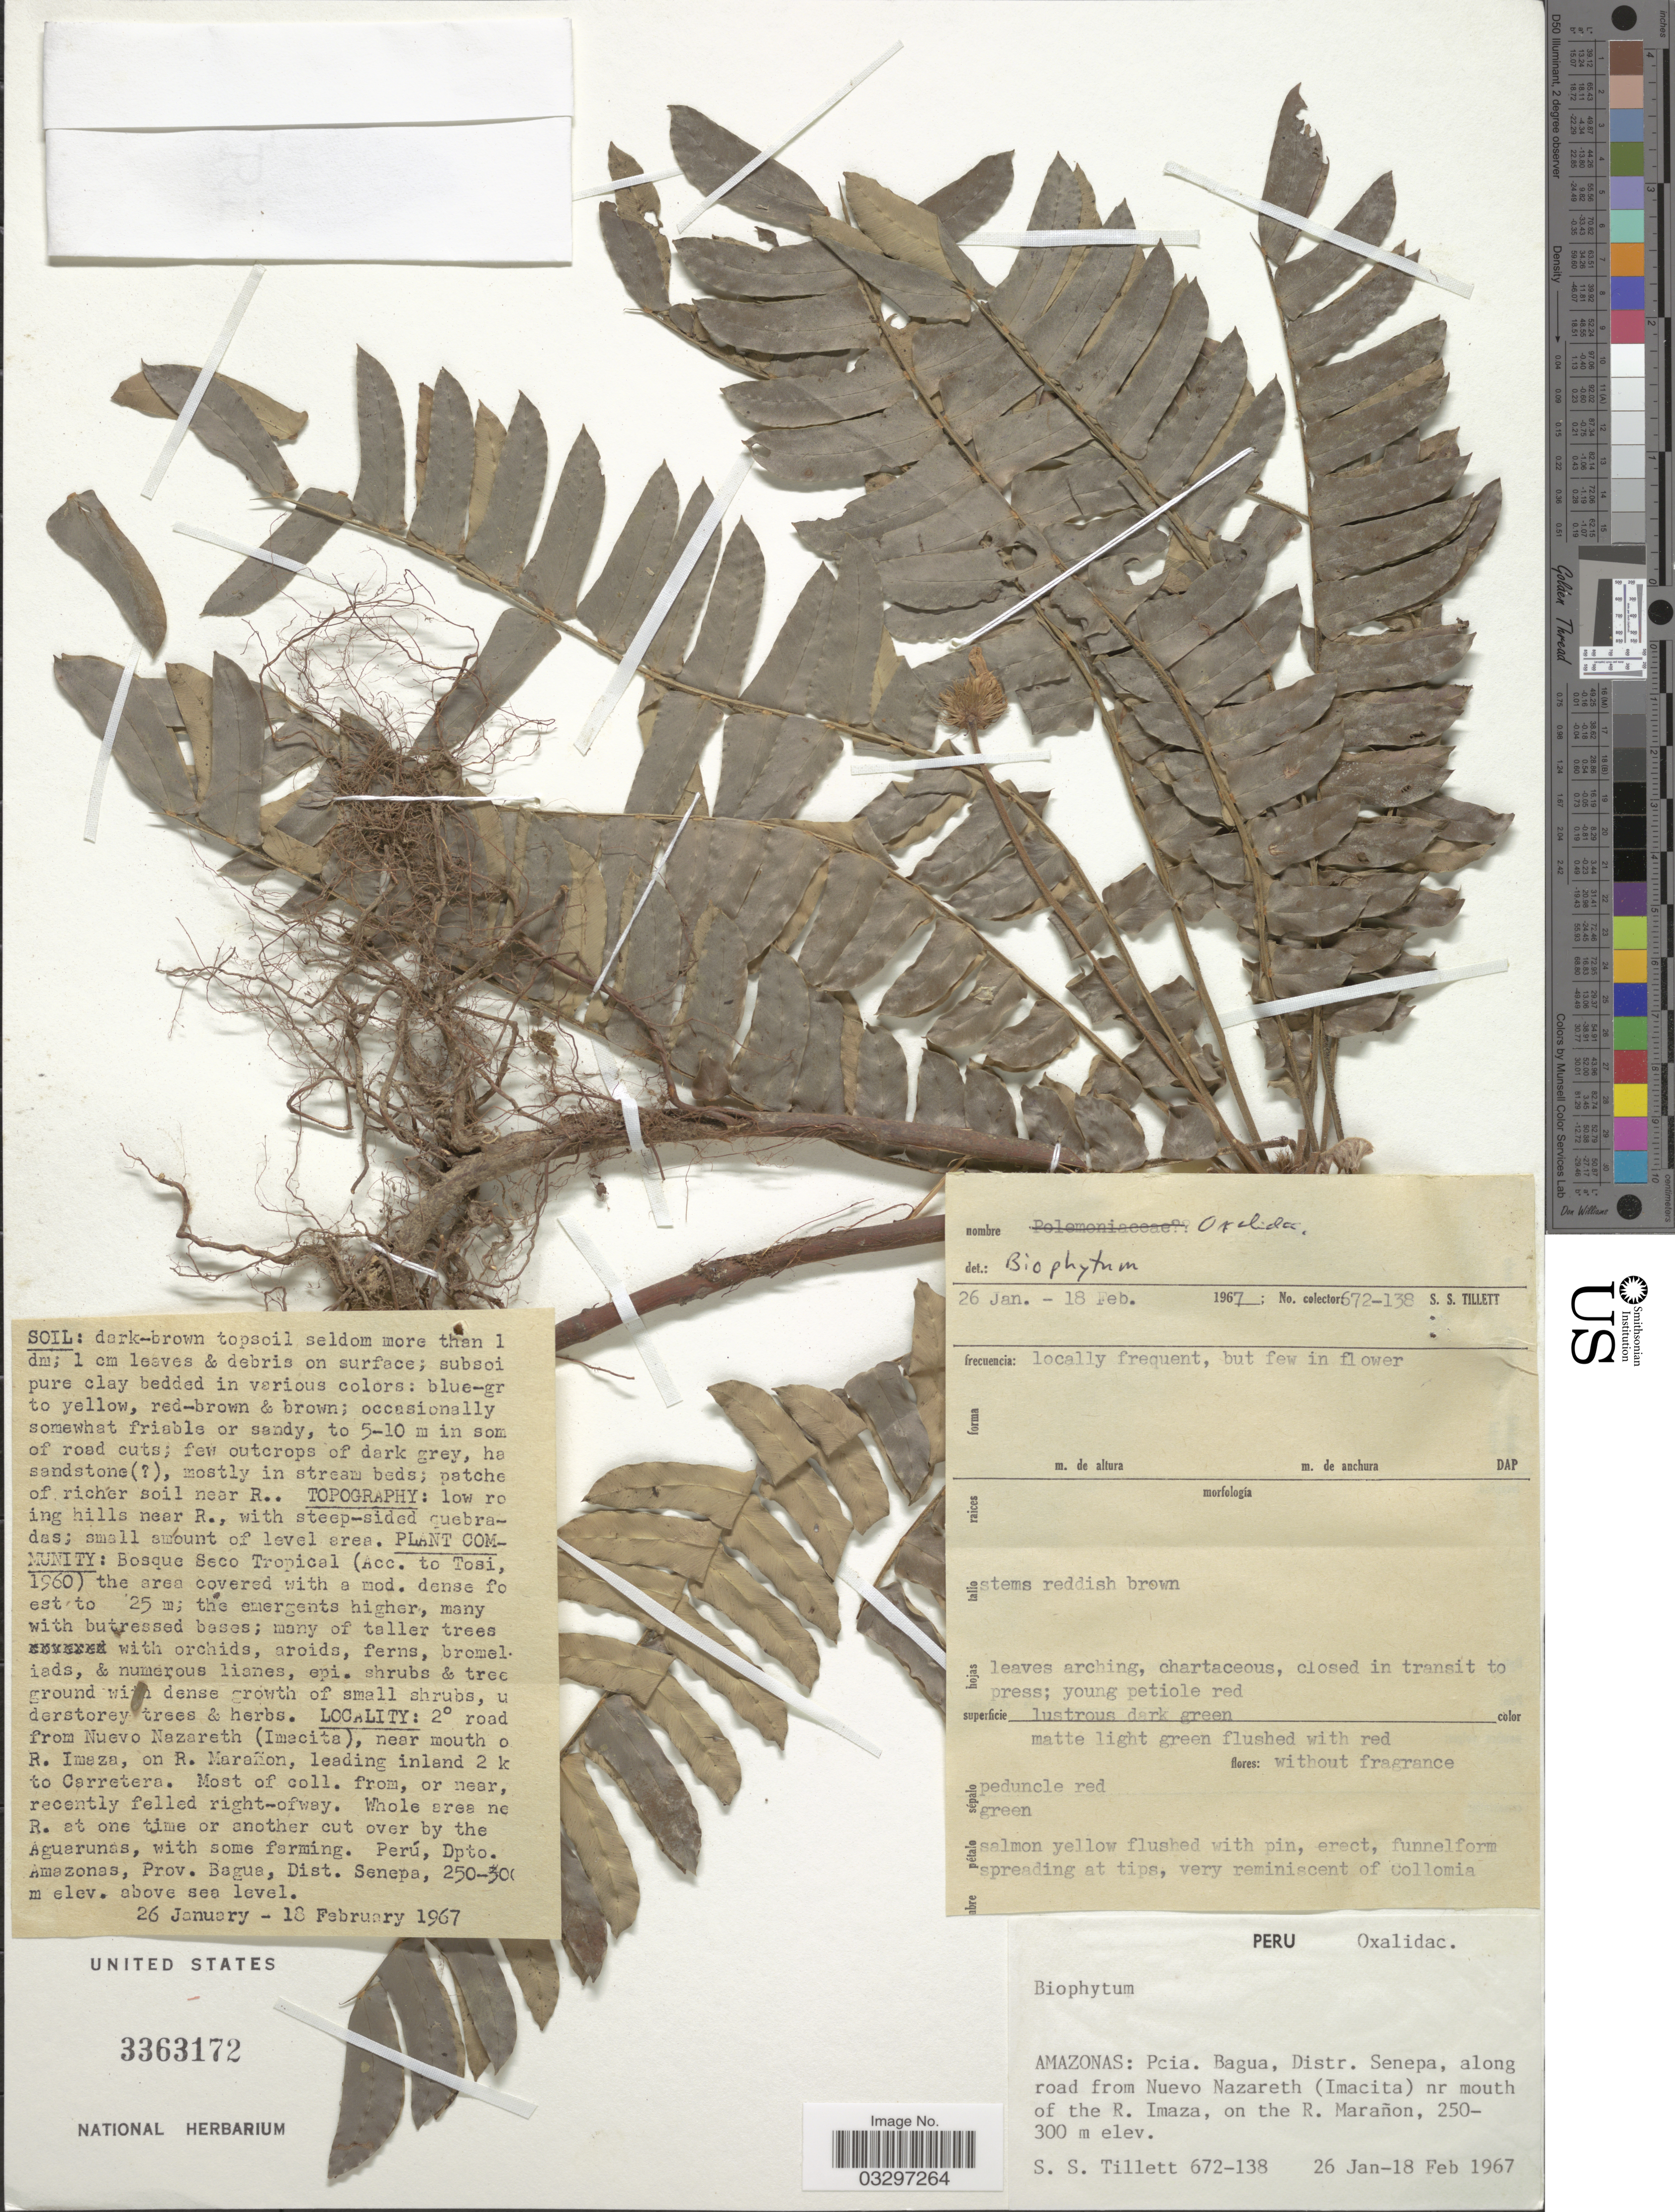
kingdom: Plantae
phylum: Tracheophyta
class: Magnoliopsida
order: Oxalidales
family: Oxalidaceae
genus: Biophytum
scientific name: Biophytum sp.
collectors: S. S. Tillett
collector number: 672-138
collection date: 1967-01-26/1967-02-18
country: Peru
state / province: Amazonas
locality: Pcia. Bagua, Distr. Senepa, along road from Nuevo Nazareth (Imacita) nr mouth of the R. Imaza, on the R. Marañon.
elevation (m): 250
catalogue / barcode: US 3363172